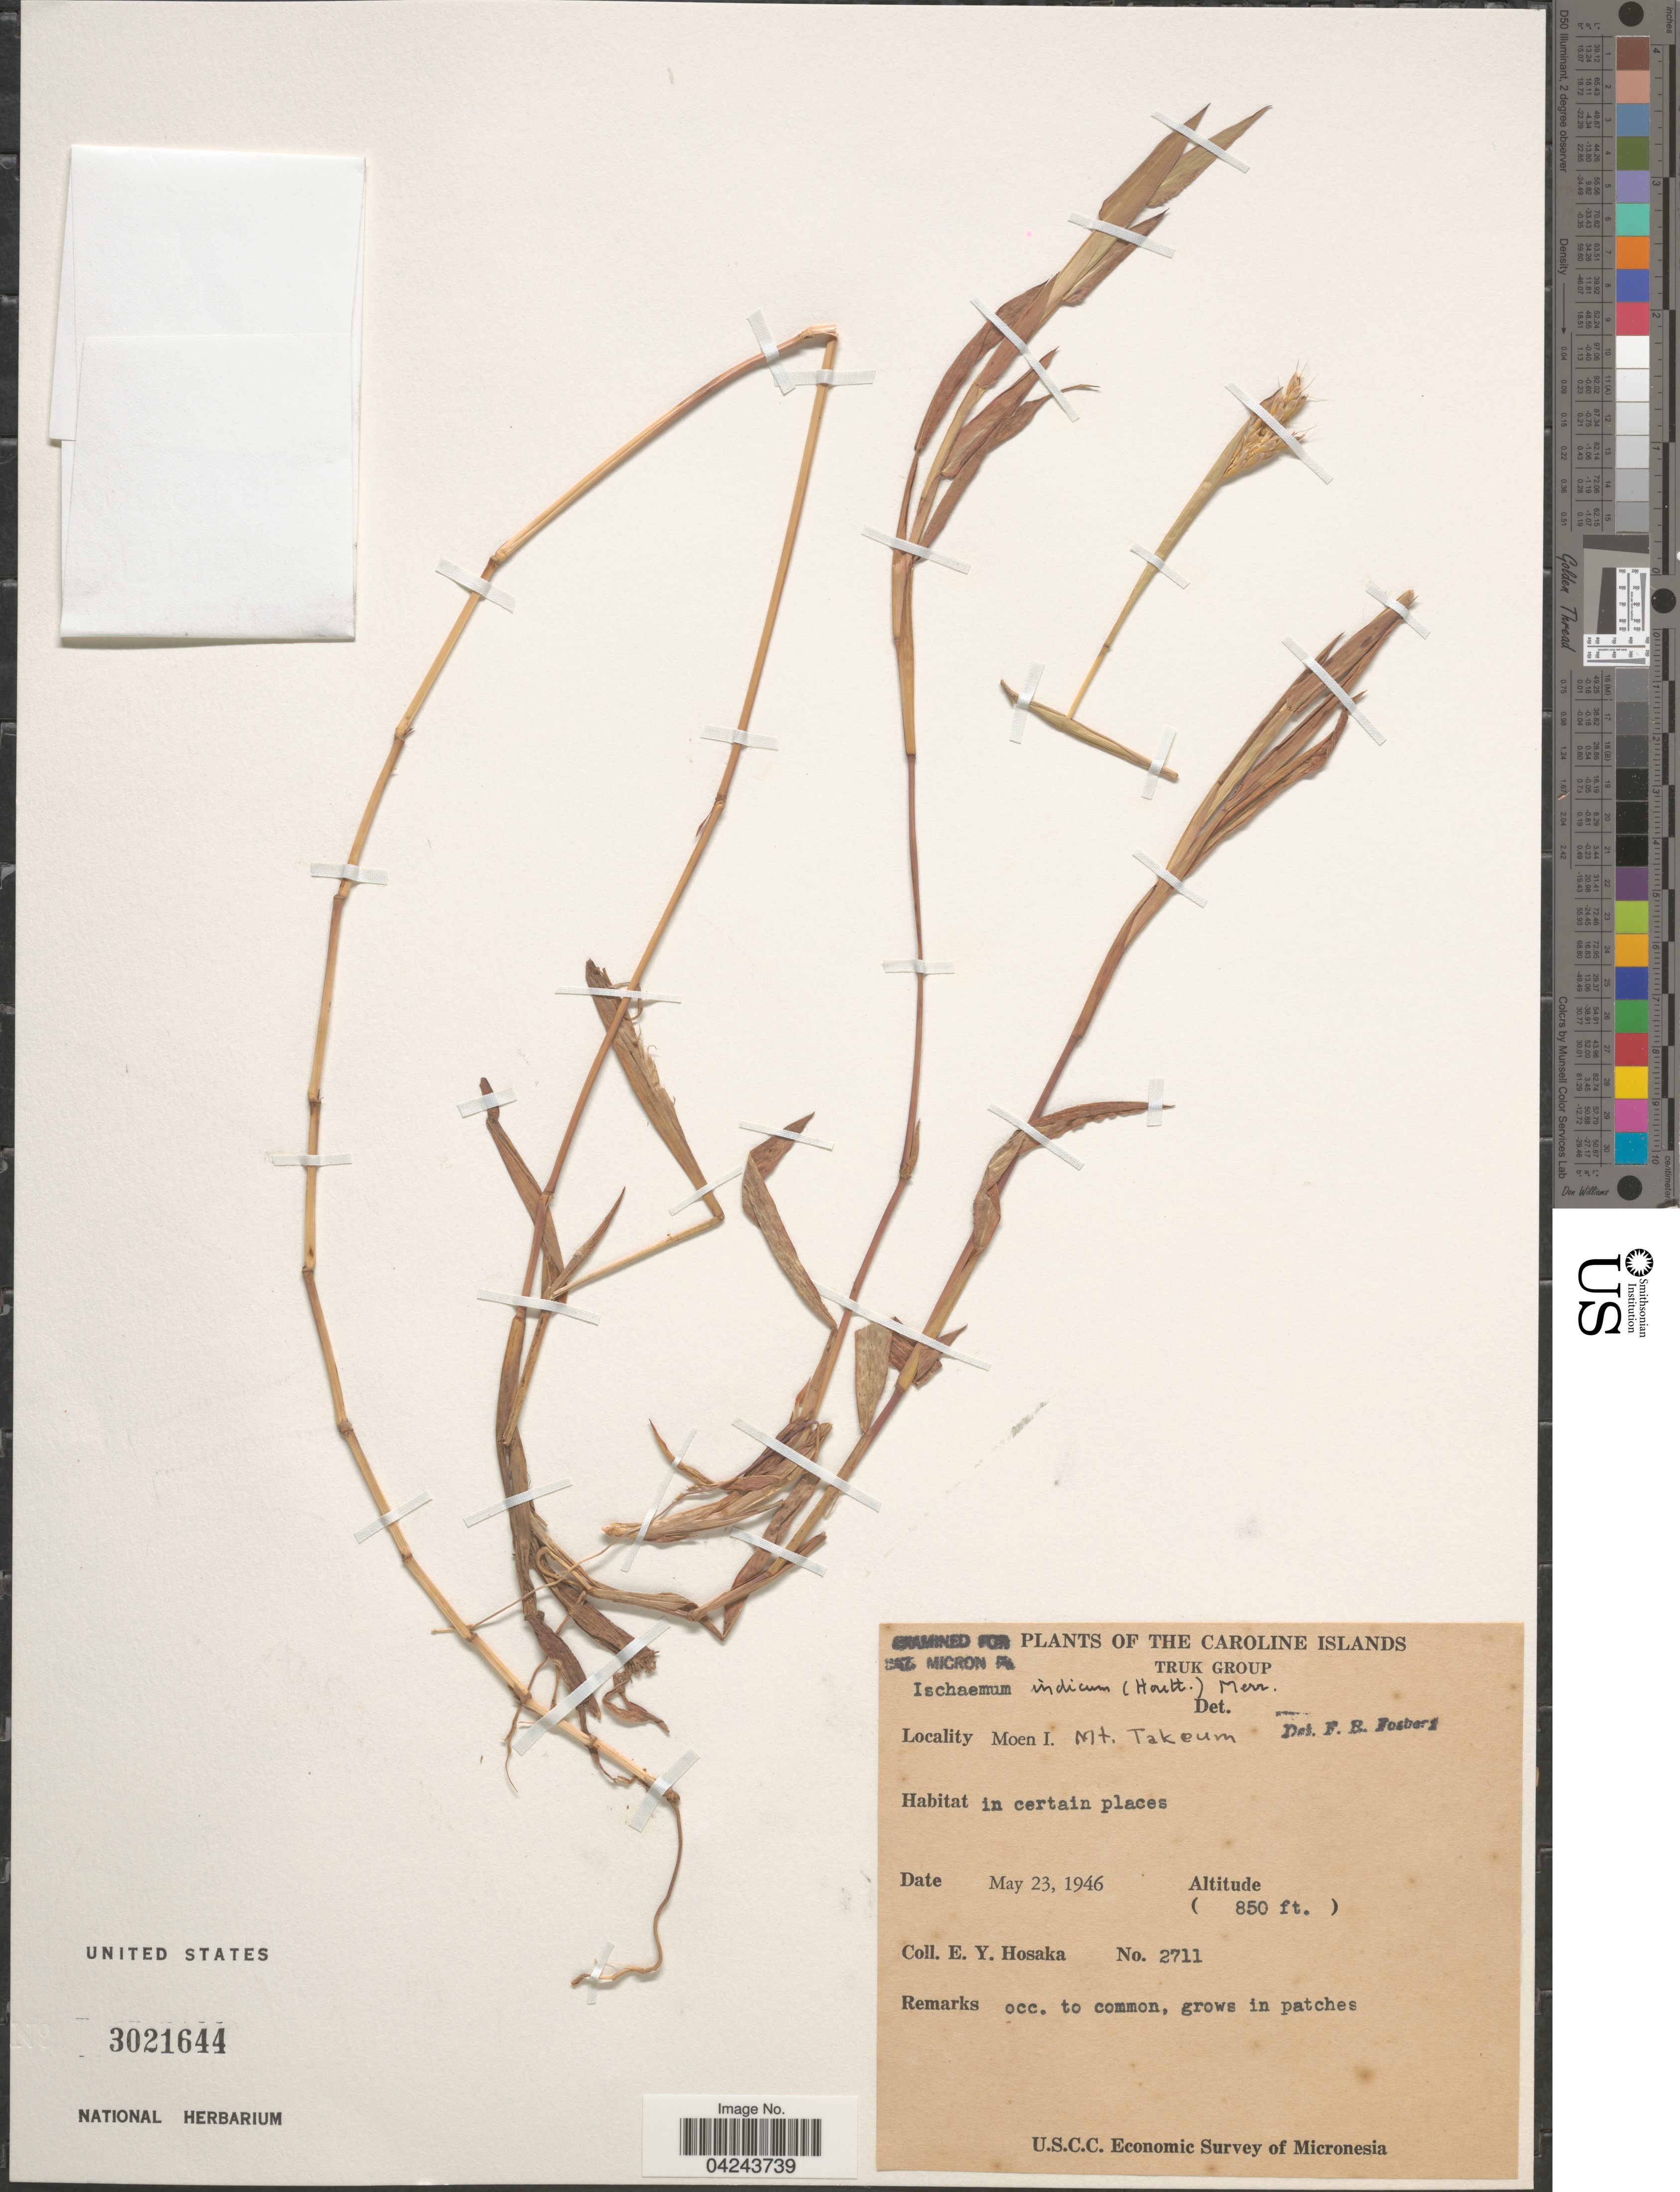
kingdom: Plantae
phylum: Tracheophyta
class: Liliopsida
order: Poales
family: Poaceae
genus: Ischaemum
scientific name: Ischaemum ciliare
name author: Retz.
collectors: E. Y. Hosaka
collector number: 2711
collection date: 1946-05-23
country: Micronesia, Federated States of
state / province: Truk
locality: Caroline Islands. Truk Group. Moen I. Mt. Takeum. U.S.C.C. Economic Survey of Micronesia.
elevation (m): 259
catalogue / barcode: US 3021644